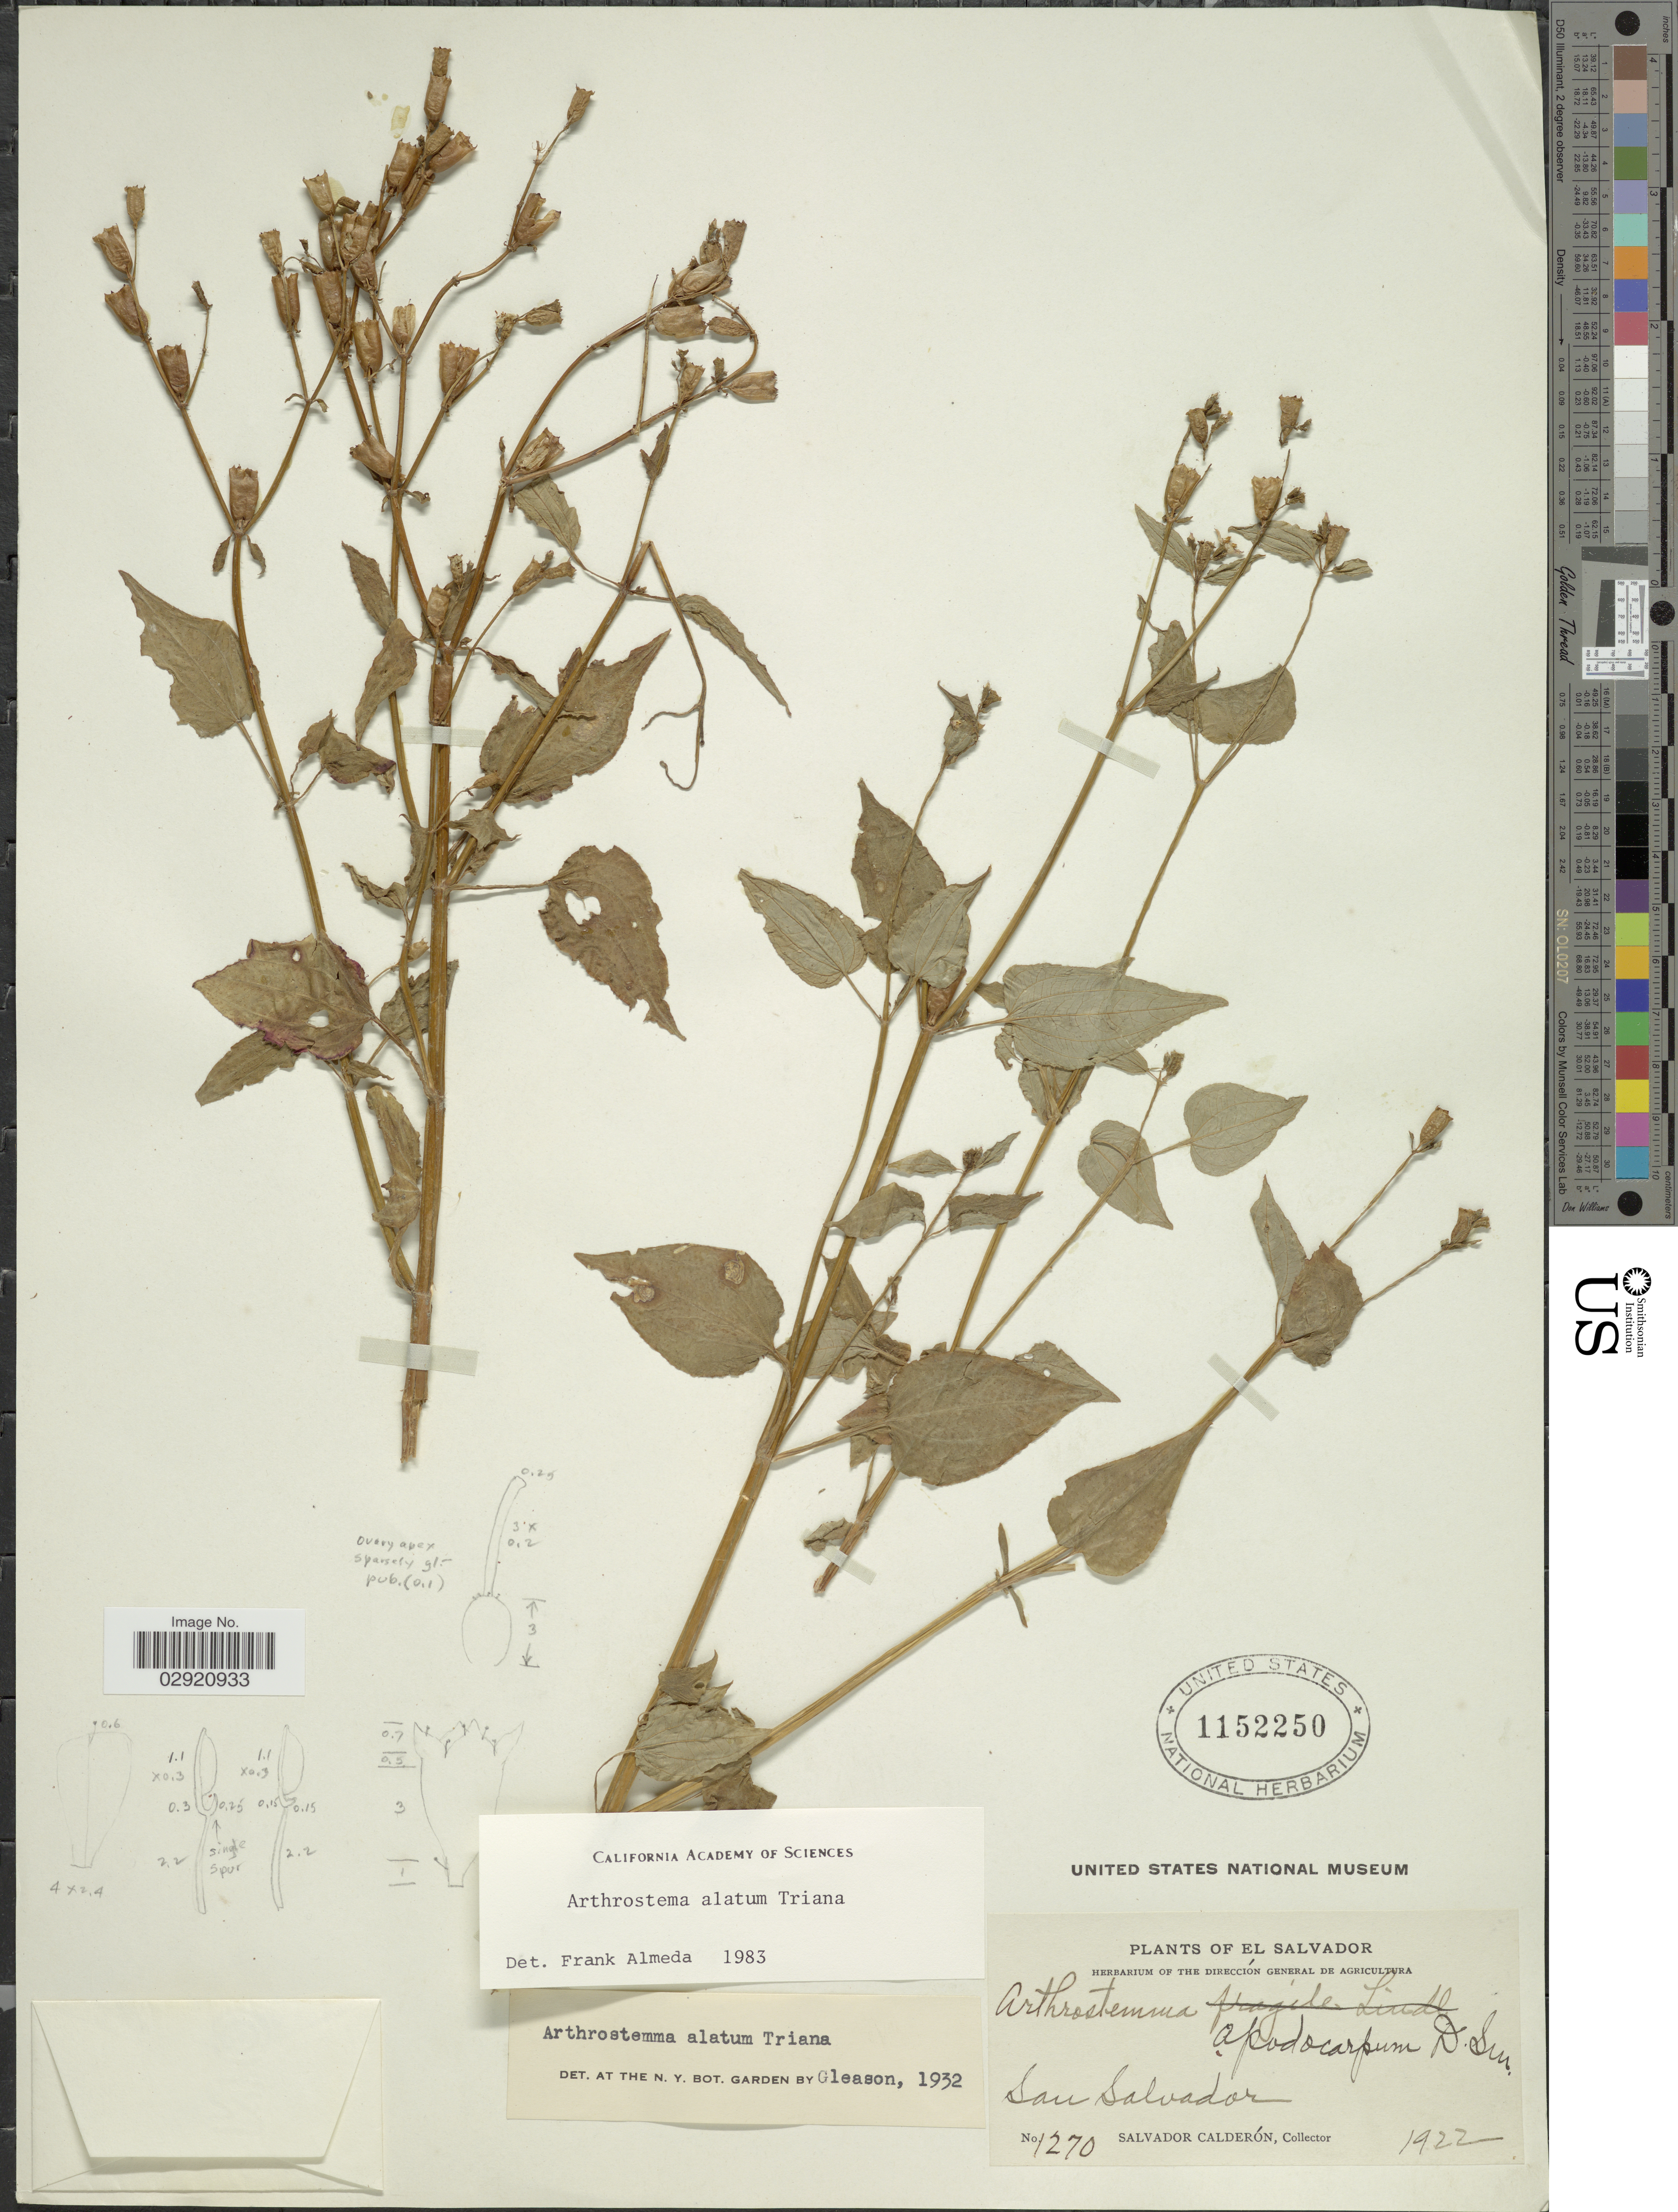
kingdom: Plantae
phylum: Tracheophyta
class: Magnoliopsida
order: Myrtales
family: Melastomataceae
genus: Arthrostemma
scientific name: Arthrostemma alatum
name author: Triana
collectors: S. Calderón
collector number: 1270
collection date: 1922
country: El Salvador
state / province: San Salvador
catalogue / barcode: US 1152250